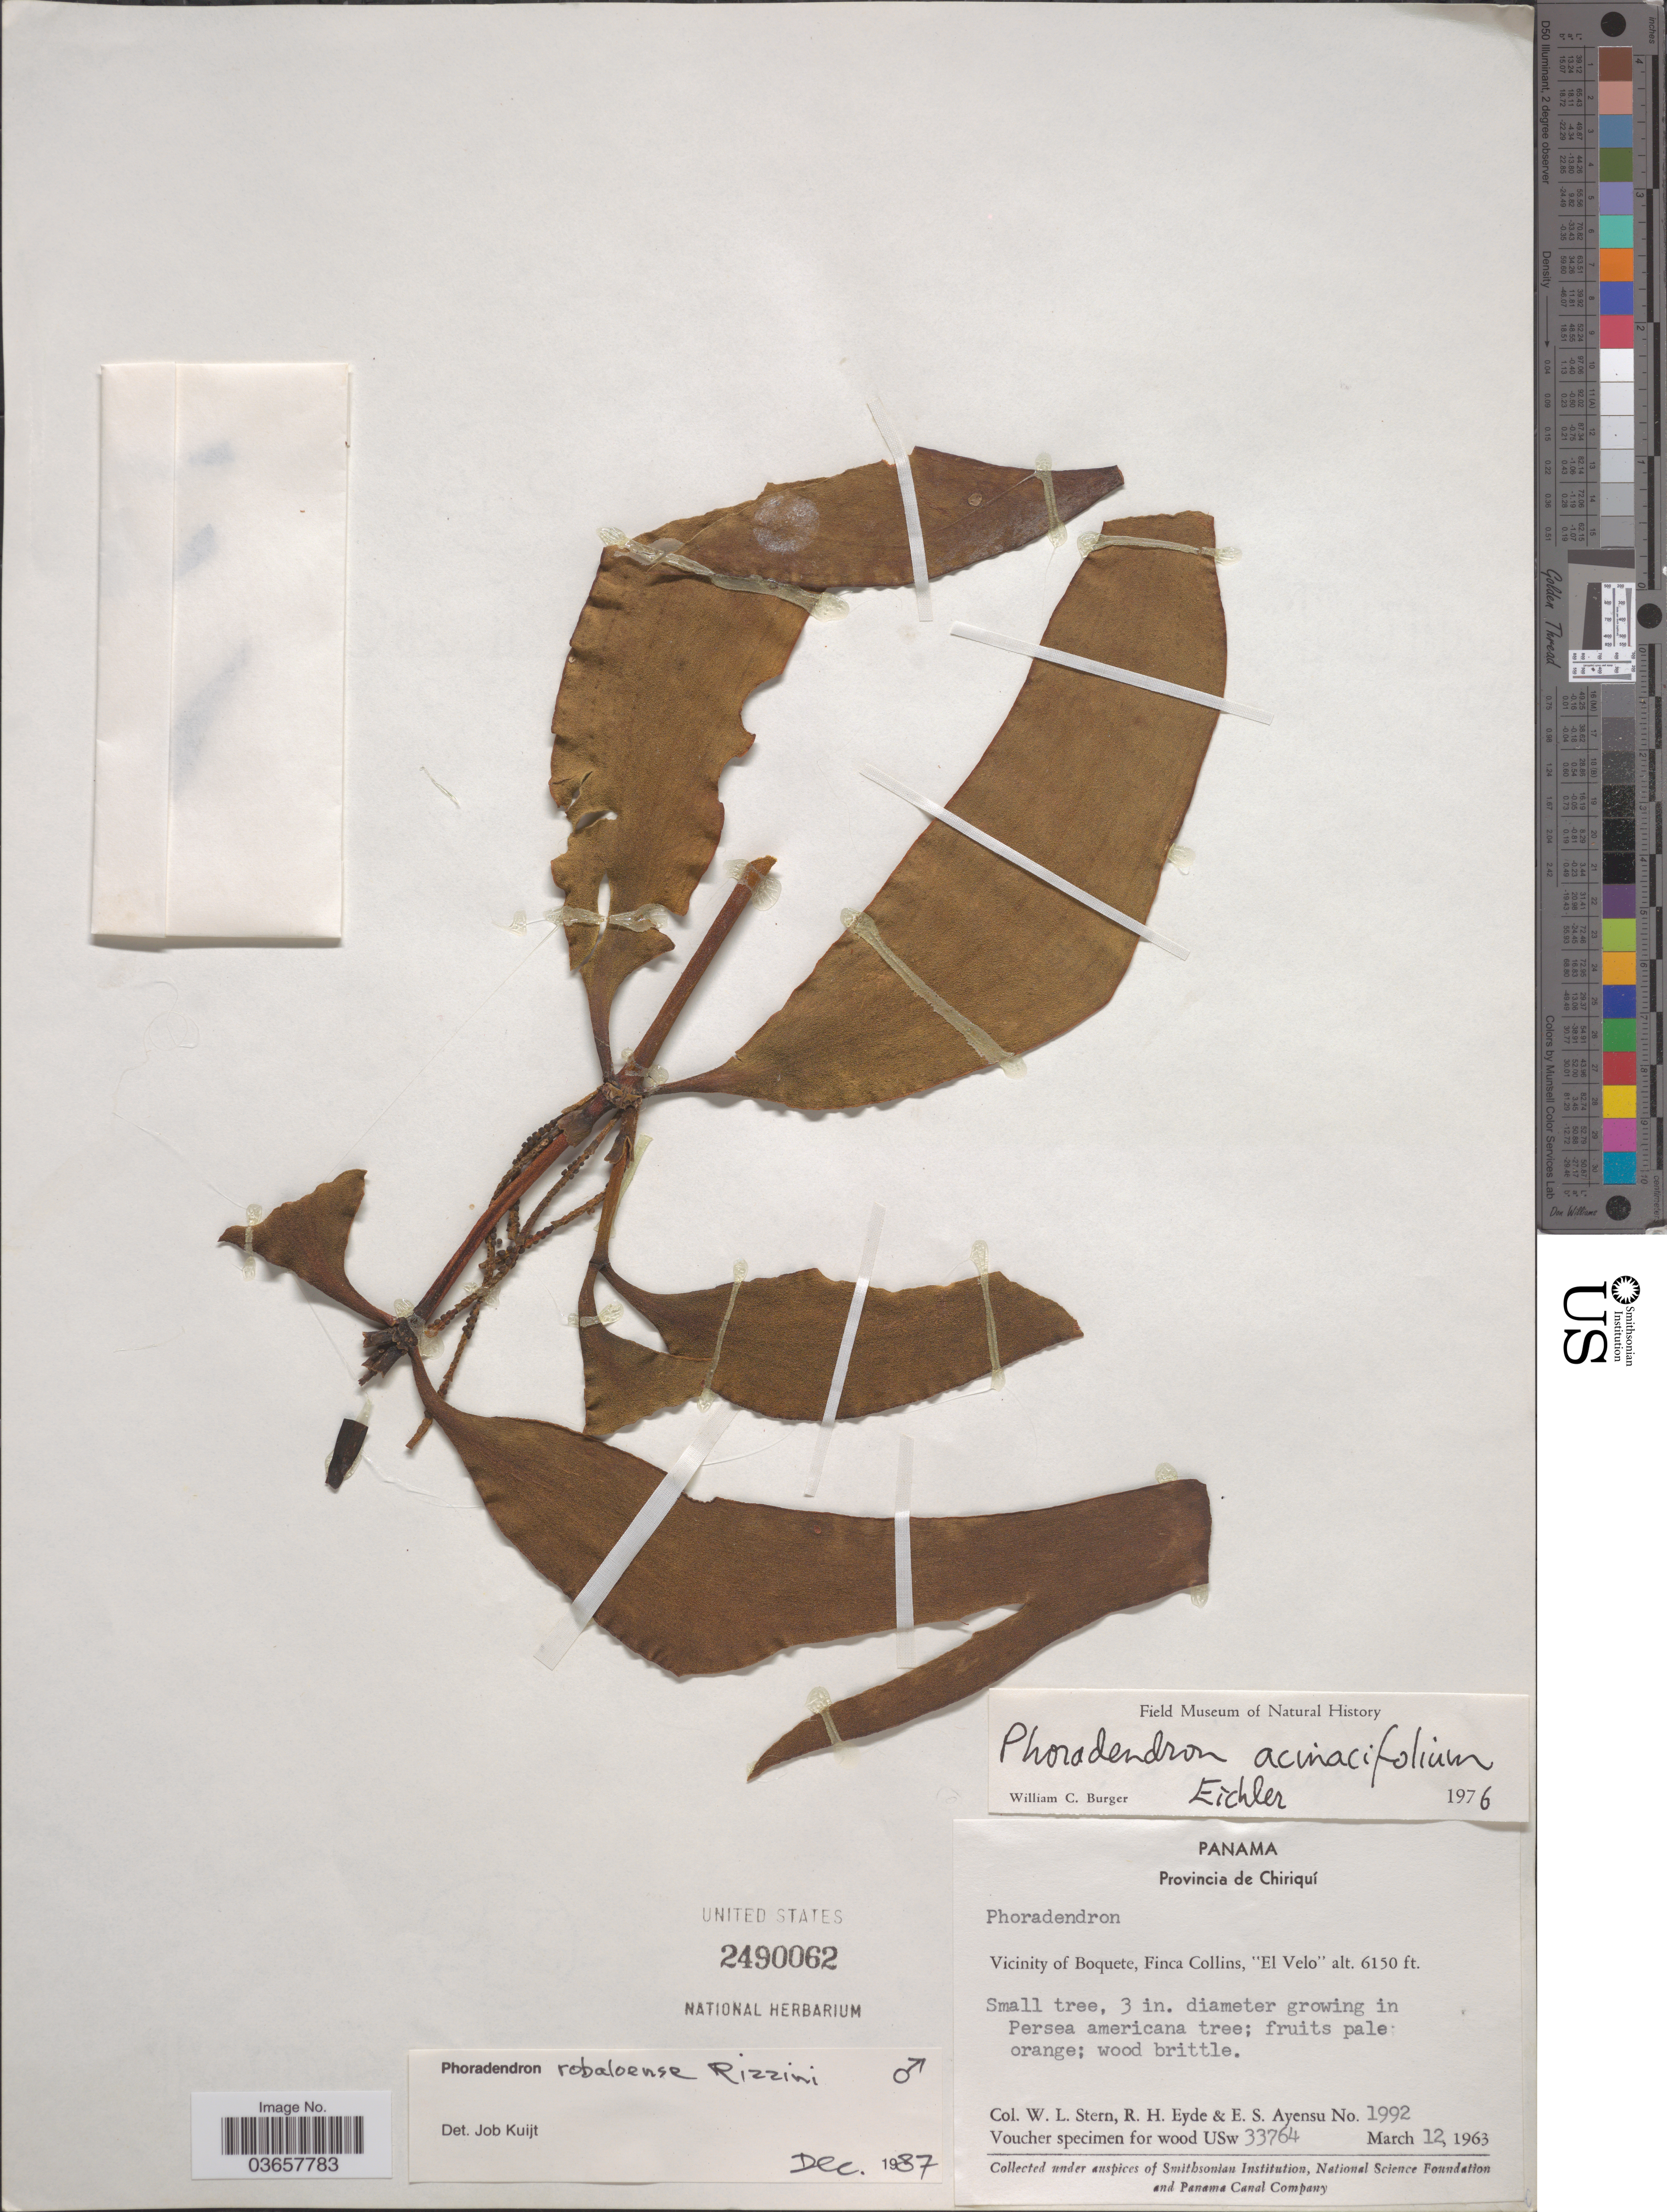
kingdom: Plantae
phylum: Tracheophyta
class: Magnoliopsida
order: Santalales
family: Viscaceae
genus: Phoradendron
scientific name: Phoradendron robaloense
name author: Woodson ex Rizzini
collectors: W. L. Stern, R. H. Eyde & E. S. Ayensu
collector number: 1992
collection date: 1963-03-12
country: Panama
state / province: Chiriqui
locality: Vicinity of Boquete, Finca Collins, "El Velo".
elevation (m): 1875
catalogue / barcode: US 2490062